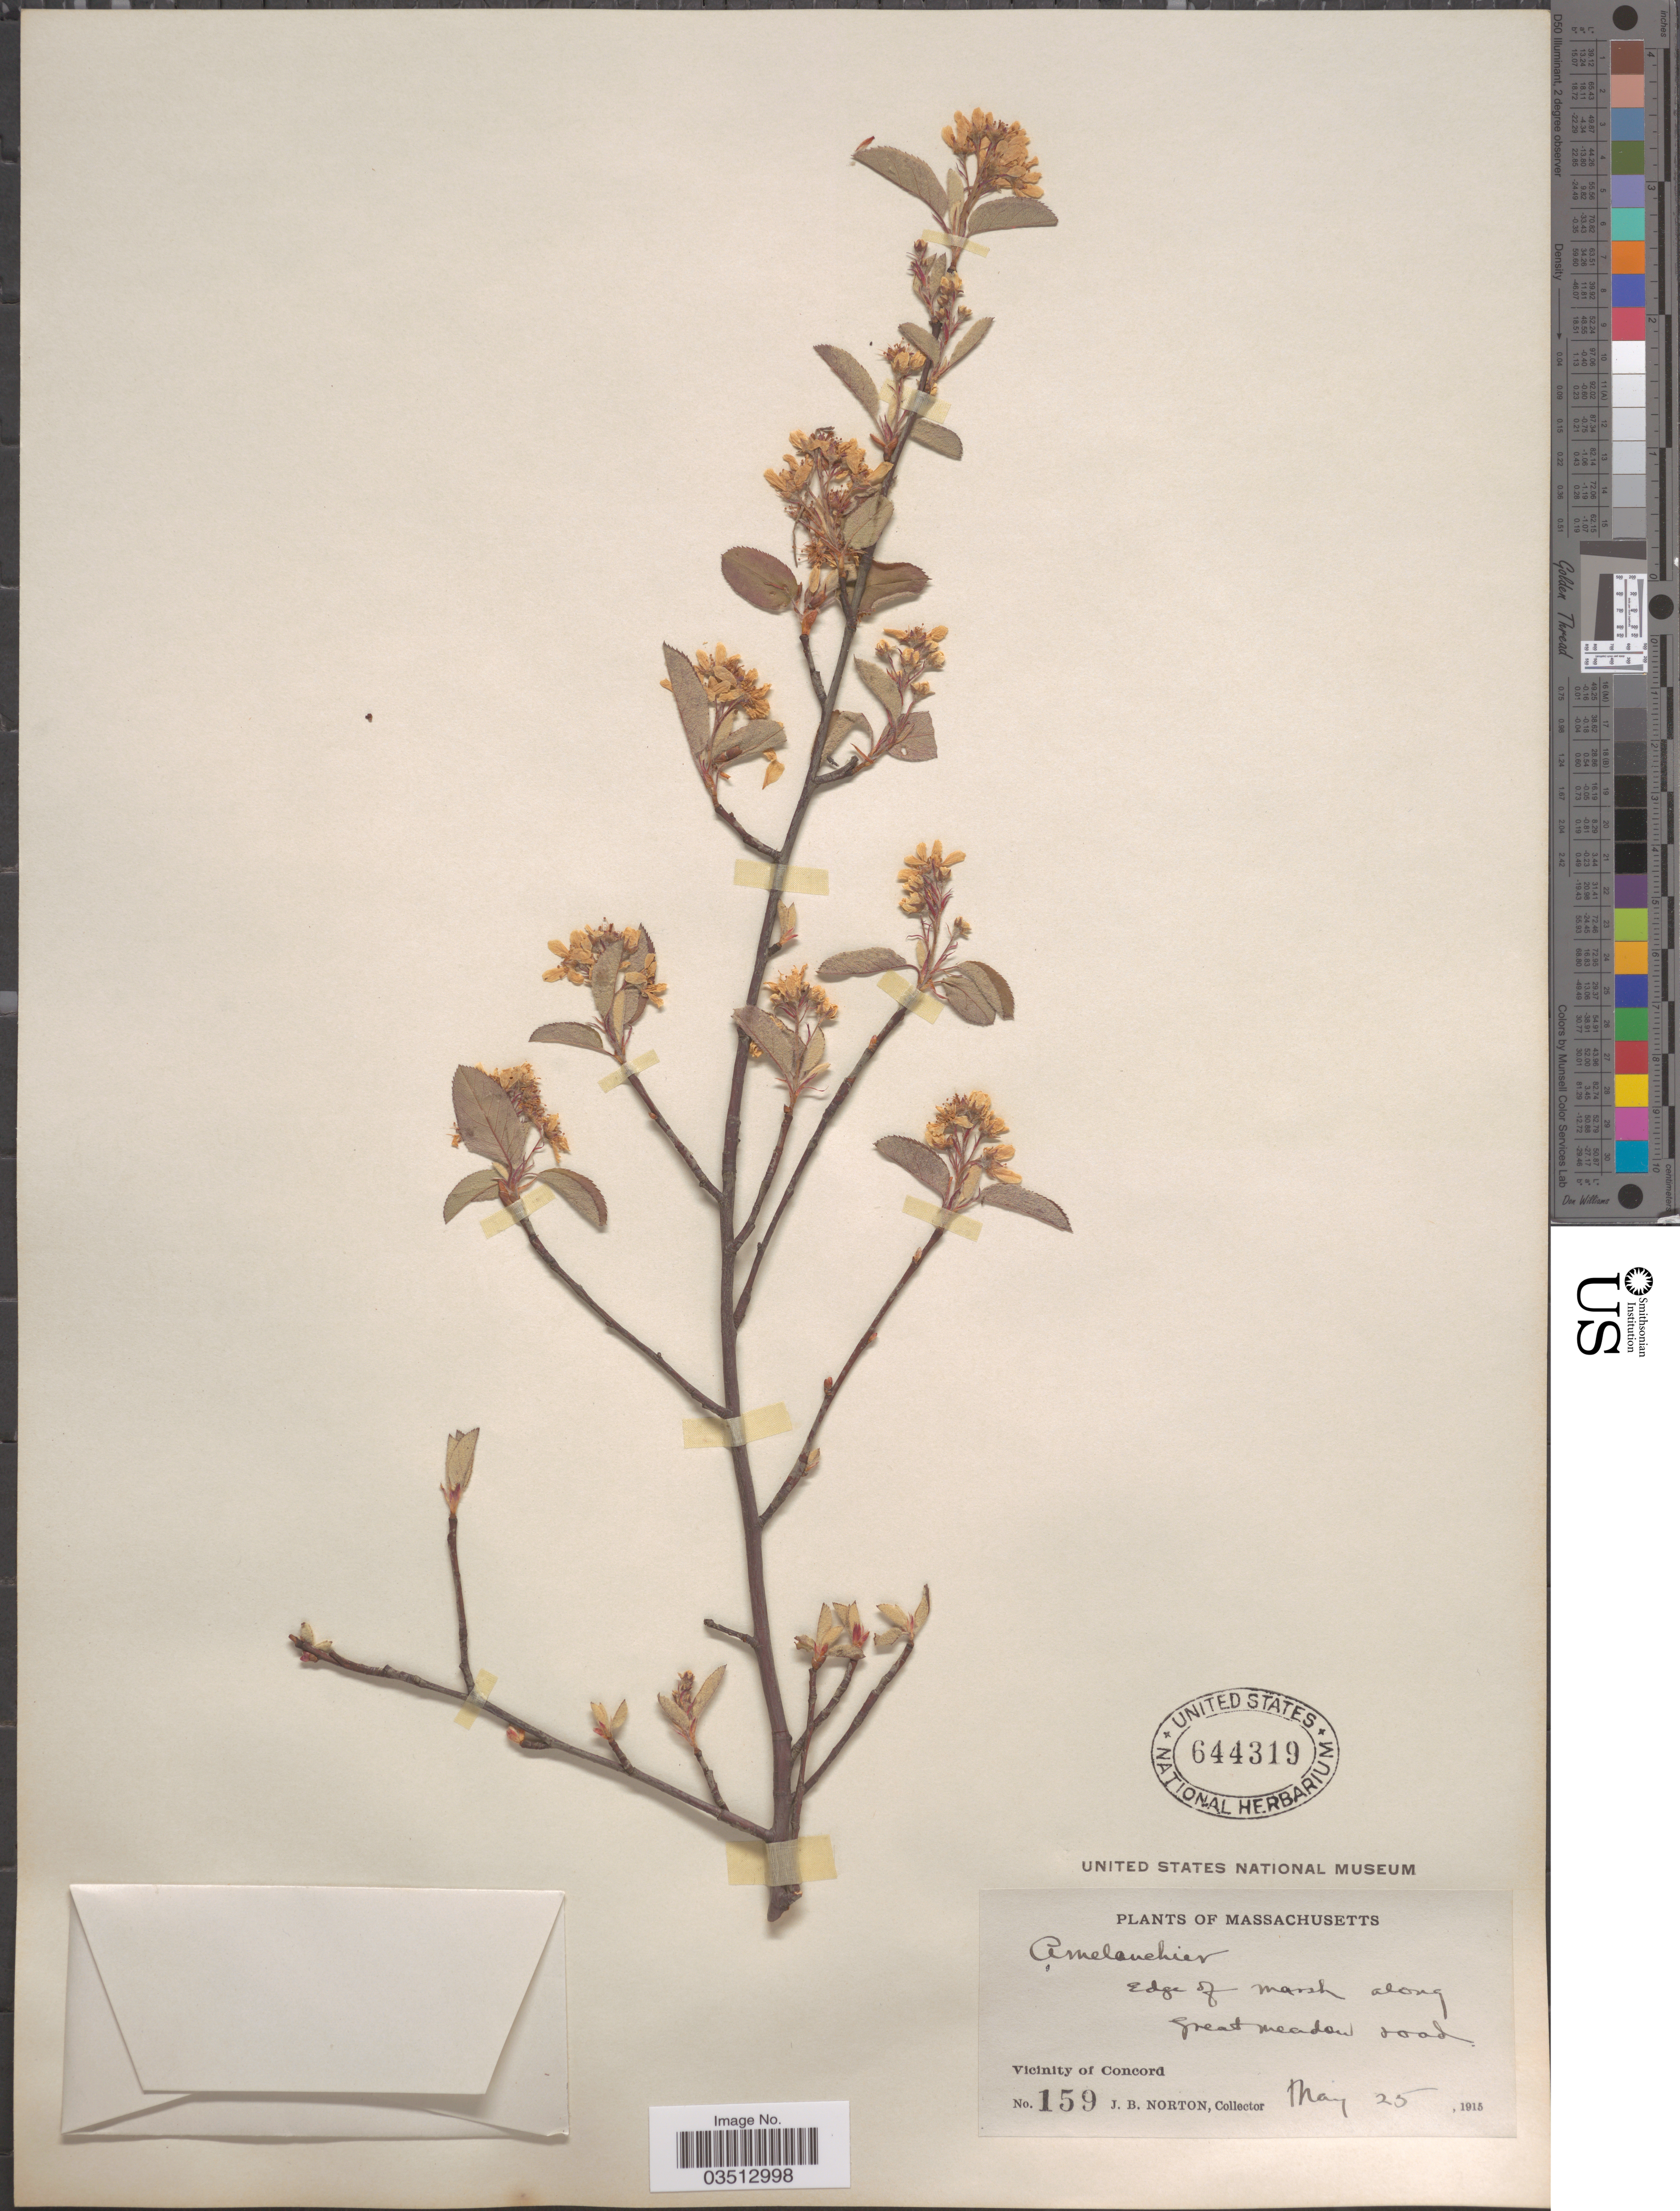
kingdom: Plantae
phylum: Tracheophyta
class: Magnoliopsida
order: Rosales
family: Rosaceae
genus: Amelanchier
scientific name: Amelanchier sp.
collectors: J. B. Norton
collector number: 159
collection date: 1915-05-25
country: United States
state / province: Massachusetts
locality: Edge of marsh along Great Meadow road. Vicinity of Concord.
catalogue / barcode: US 644319